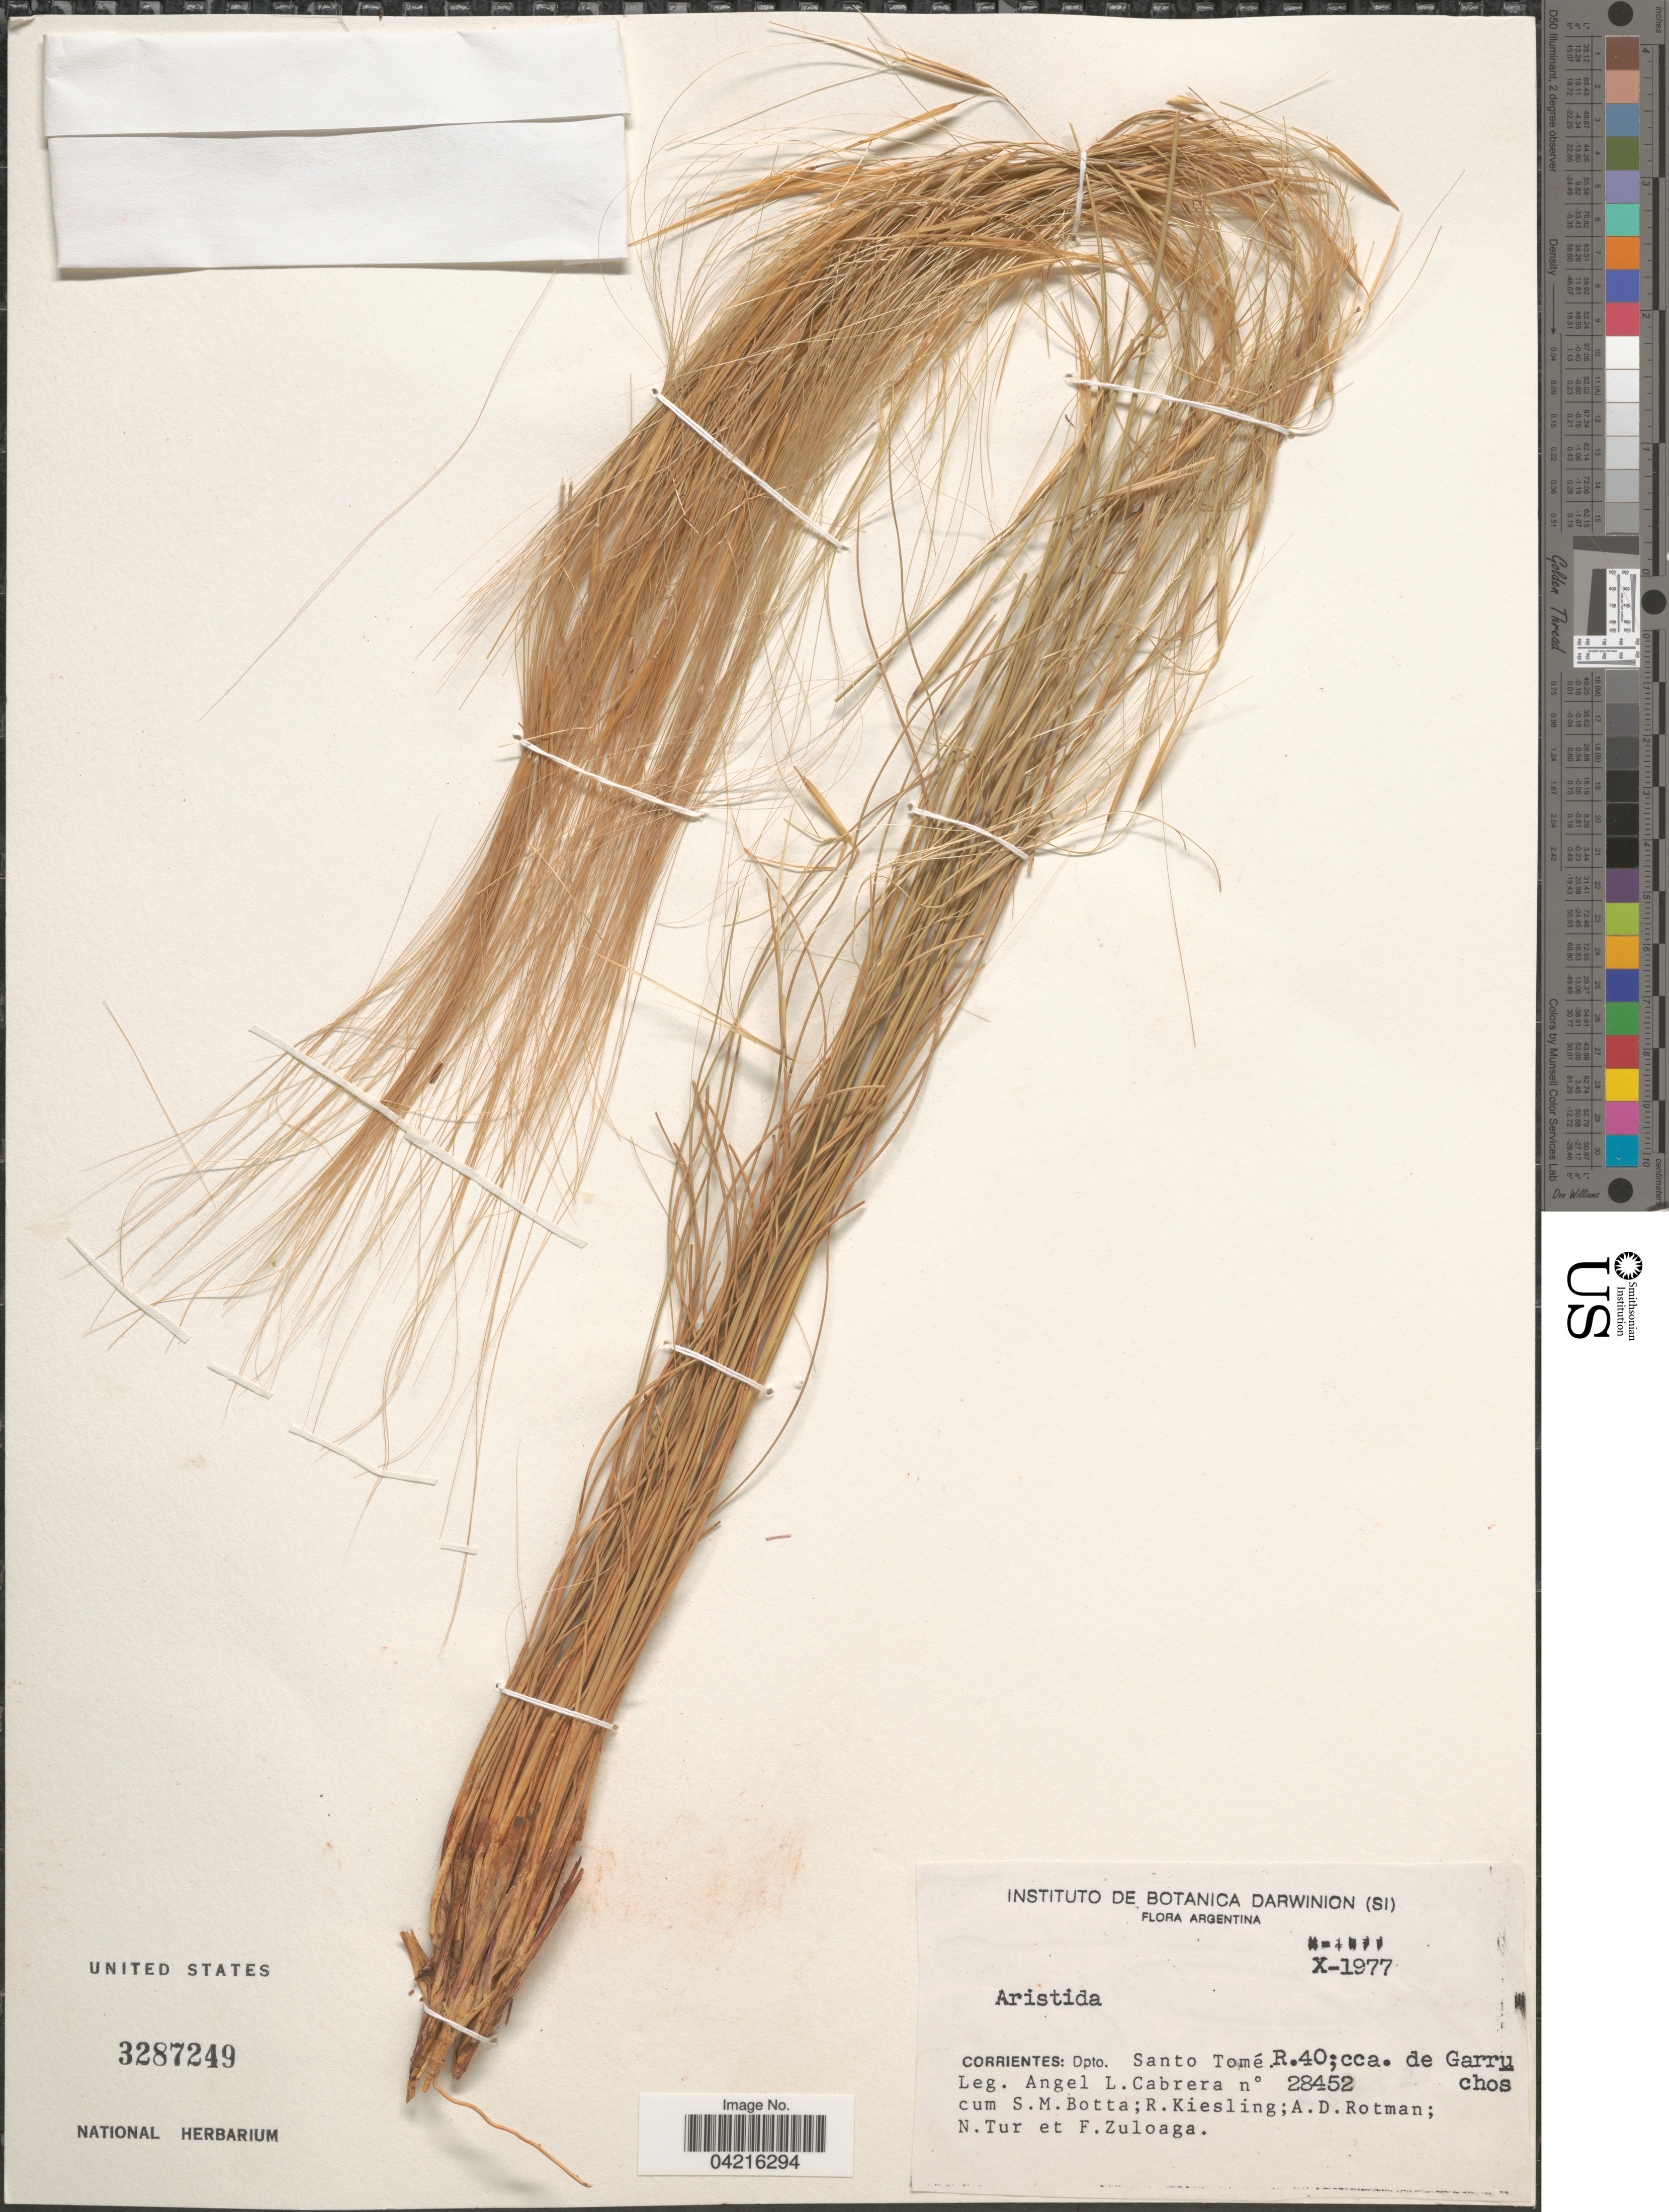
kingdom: Plantae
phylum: Tracheophyta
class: Liliopsida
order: Poales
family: Poaceae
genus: Aristida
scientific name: Aristida sp.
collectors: A. L. Cabrera, S. Botta, R. Kiesling, A. D. Rotman & et al.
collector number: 28452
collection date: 1977-10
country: Argentina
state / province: Corrientes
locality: Dpto. Santo Tomé R.40; cca. de Garruchos.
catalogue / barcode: US 3287249